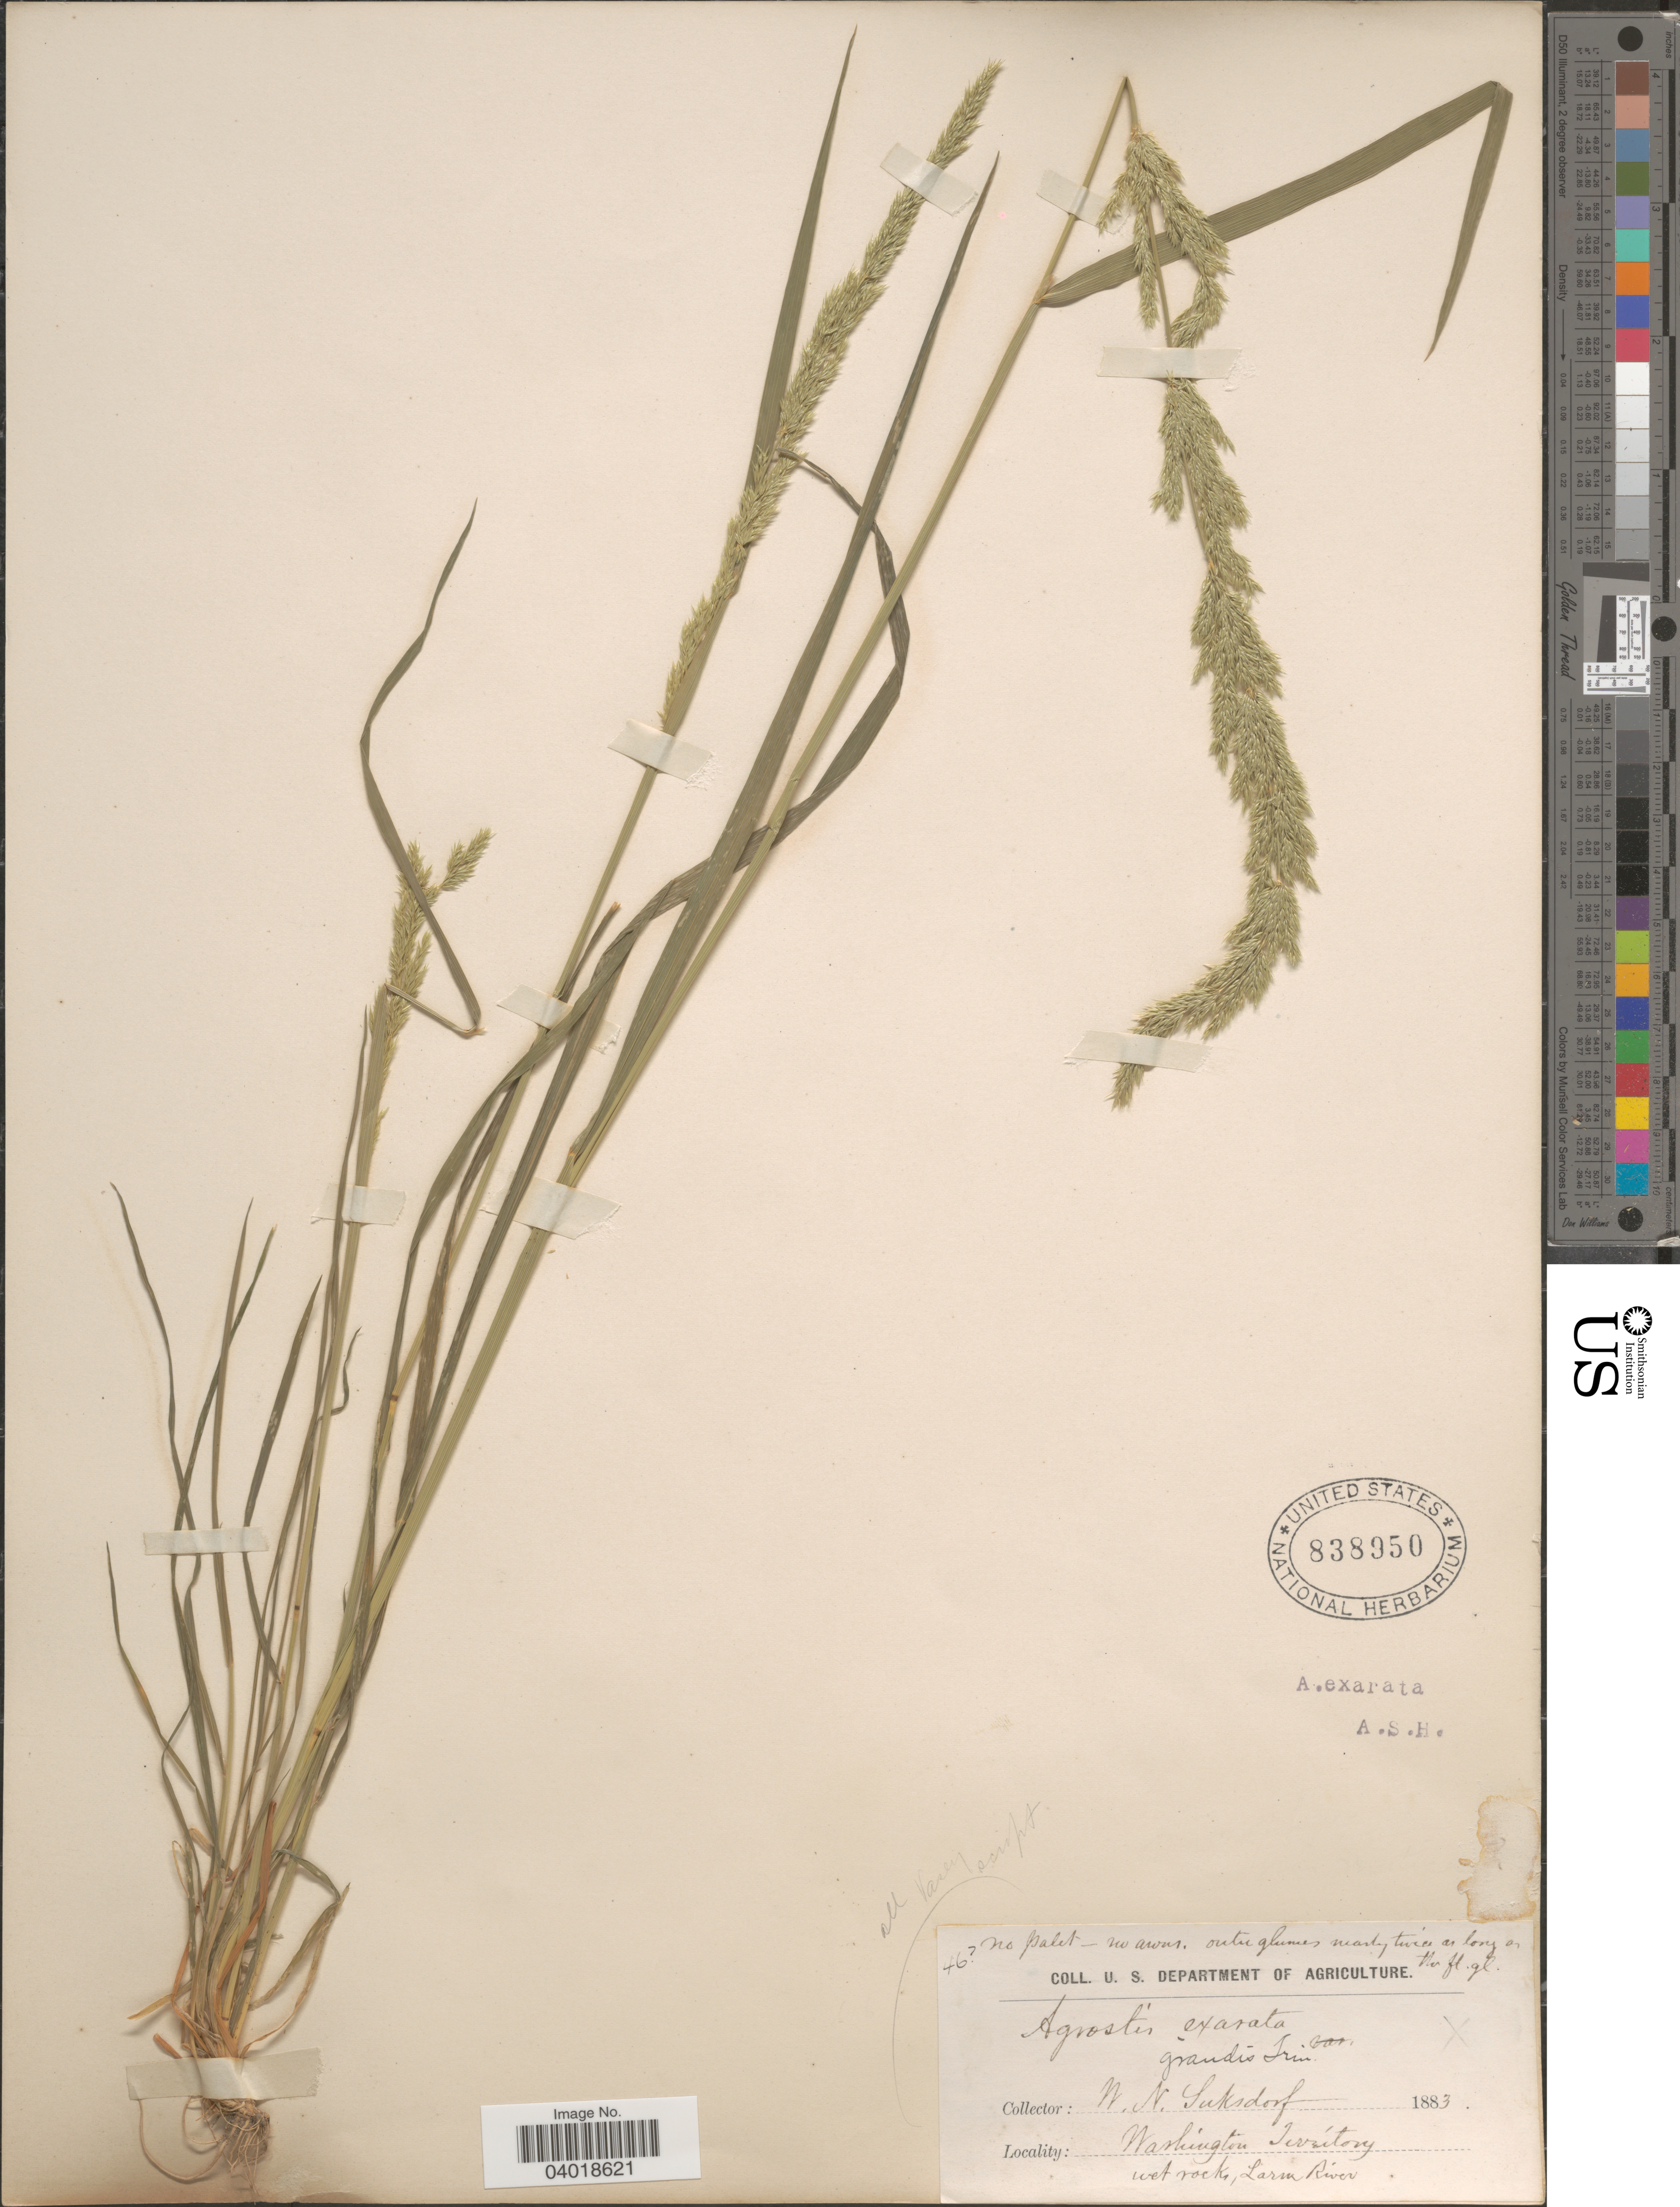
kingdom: Plantae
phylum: Tracheophyta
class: Liliopsida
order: Poales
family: Poaceae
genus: Agrostis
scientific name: Agrostis exarata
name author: Trin.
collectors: W. N. Suksdorf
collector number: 46?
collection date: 1883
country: United States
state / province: Washington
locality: Washington Territory. Wet rock, Larm River.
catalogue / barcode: US 838950